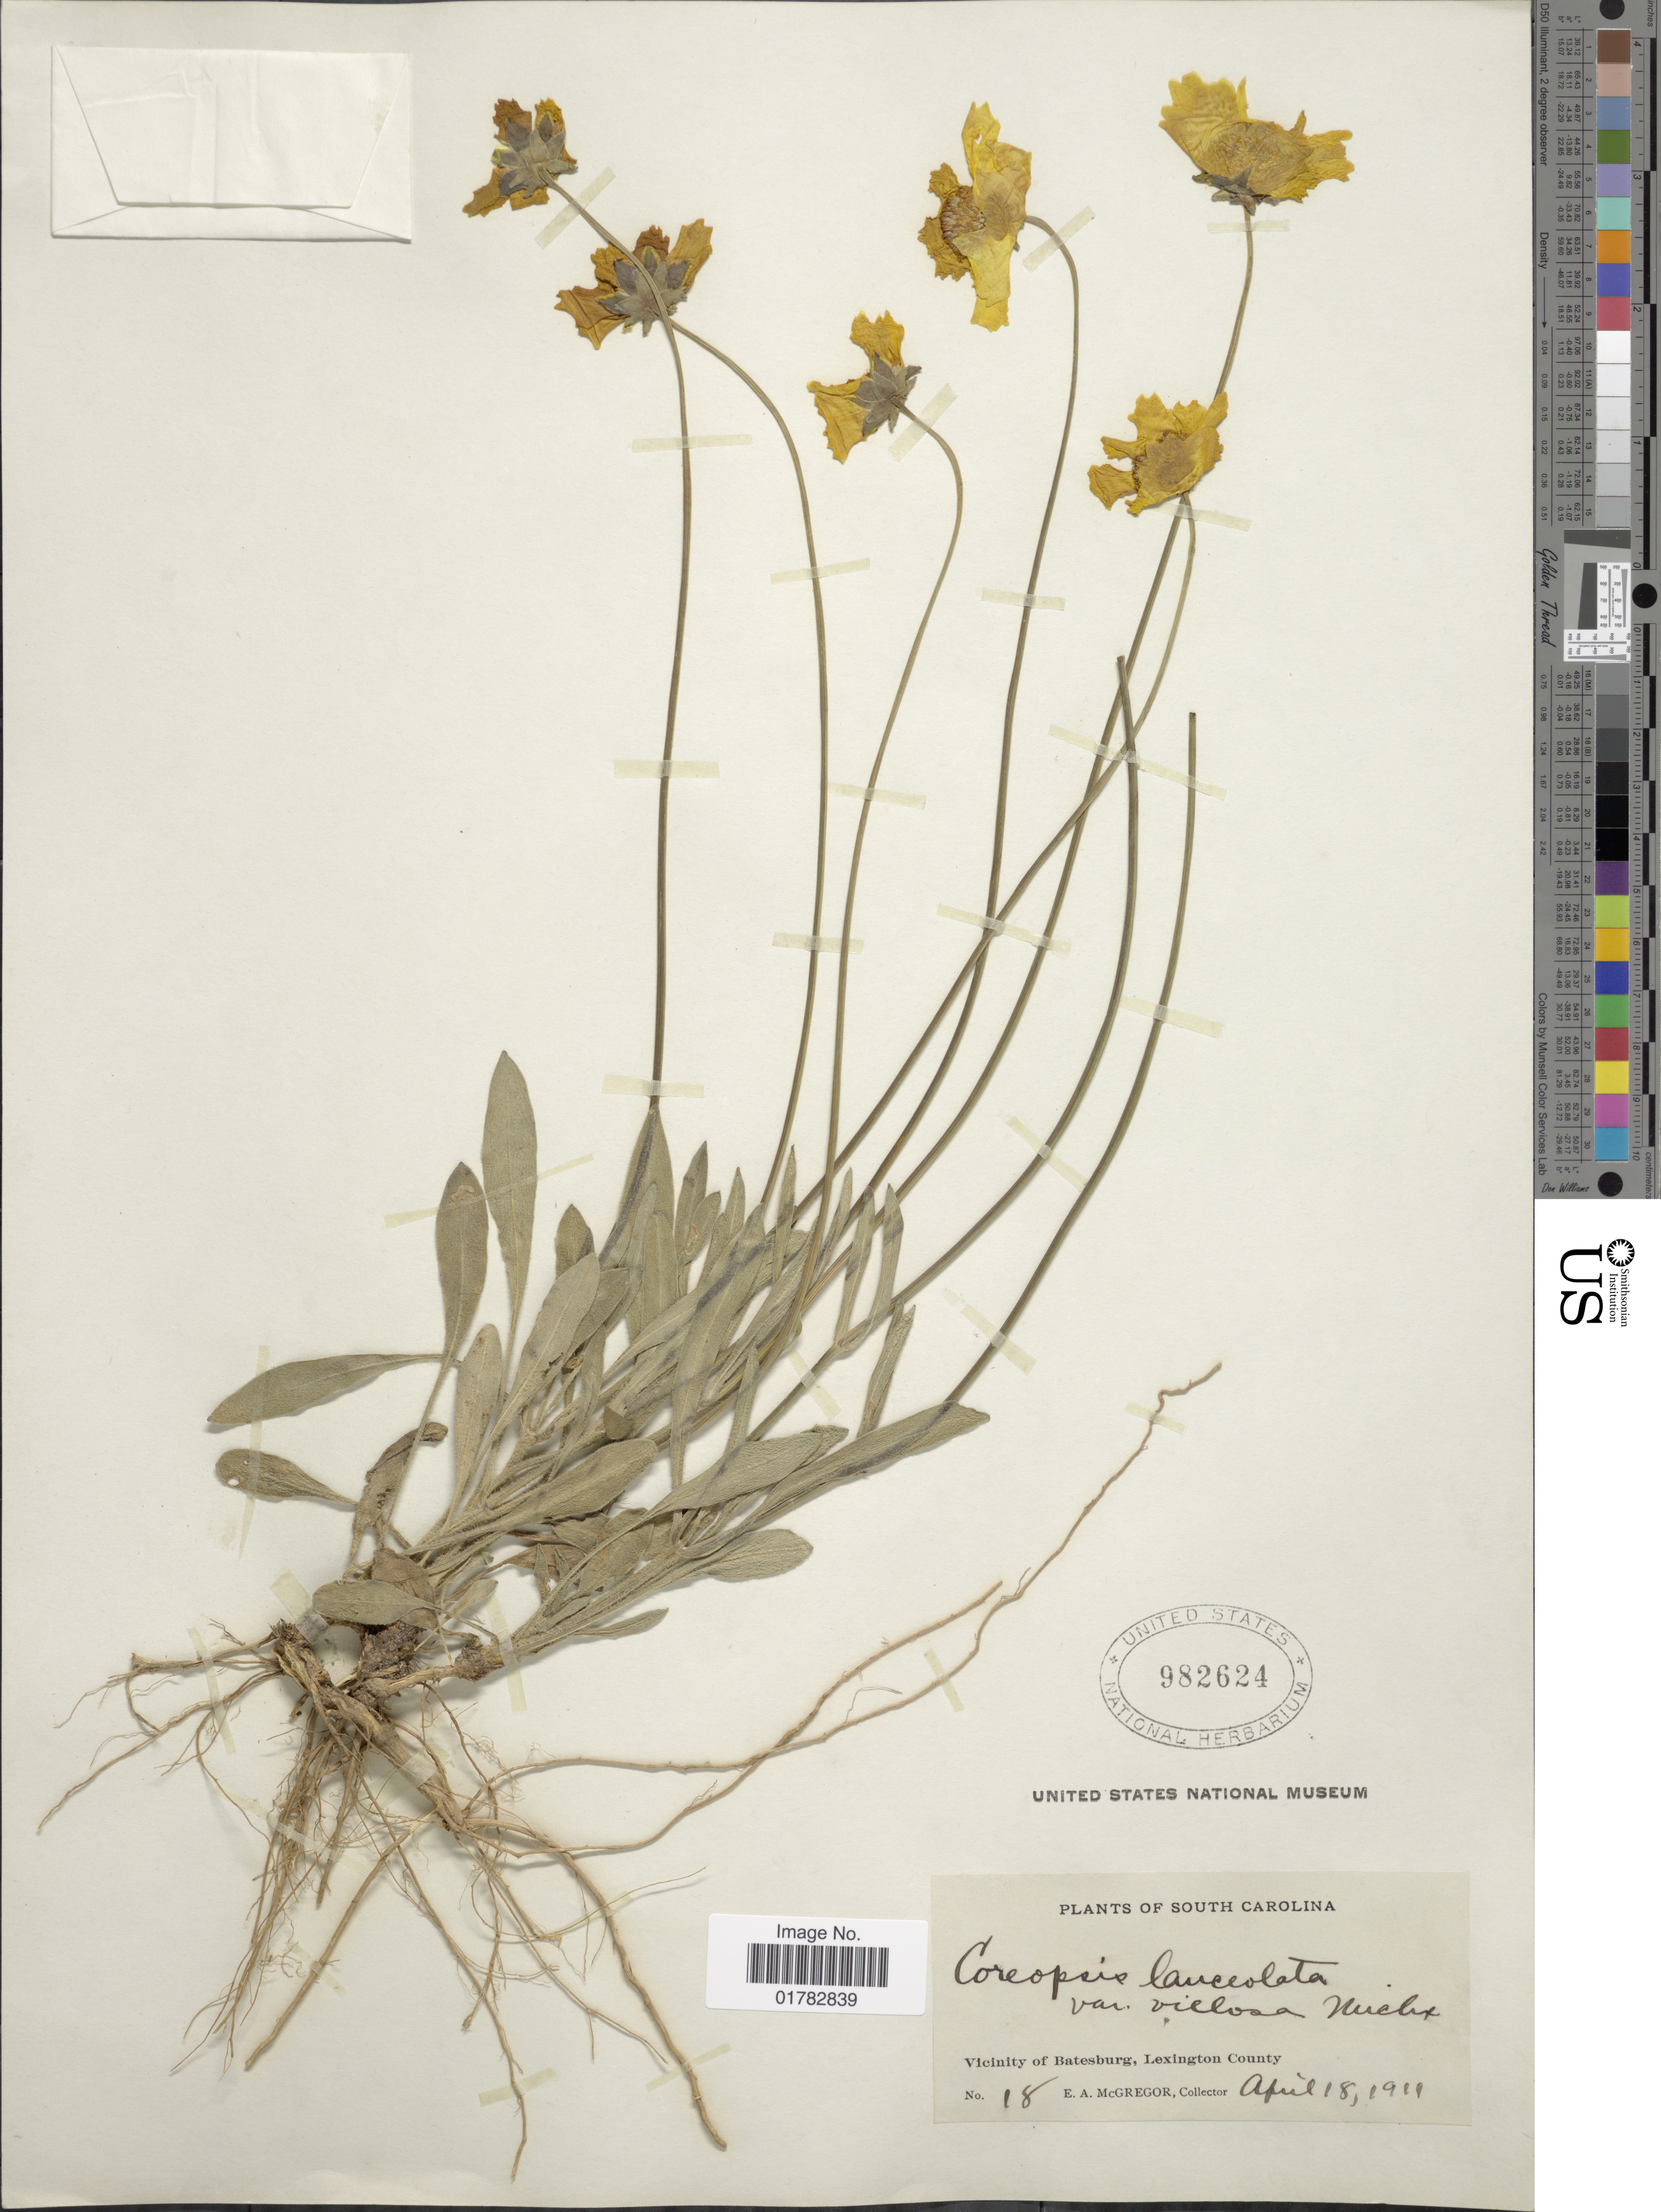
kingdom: Plantae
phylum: Tracheophyta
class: Magnoliopsida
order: Asterales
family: Asteraceae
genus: Coreopsis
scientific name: Coreopsis lanceolata var. villosa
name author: Michx.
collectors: E. A. McGregor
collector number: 18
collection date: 1924-04-18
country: United States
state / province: South Carolina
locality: Vicinity of Batesburg, Lexington County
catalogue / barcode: US 982624